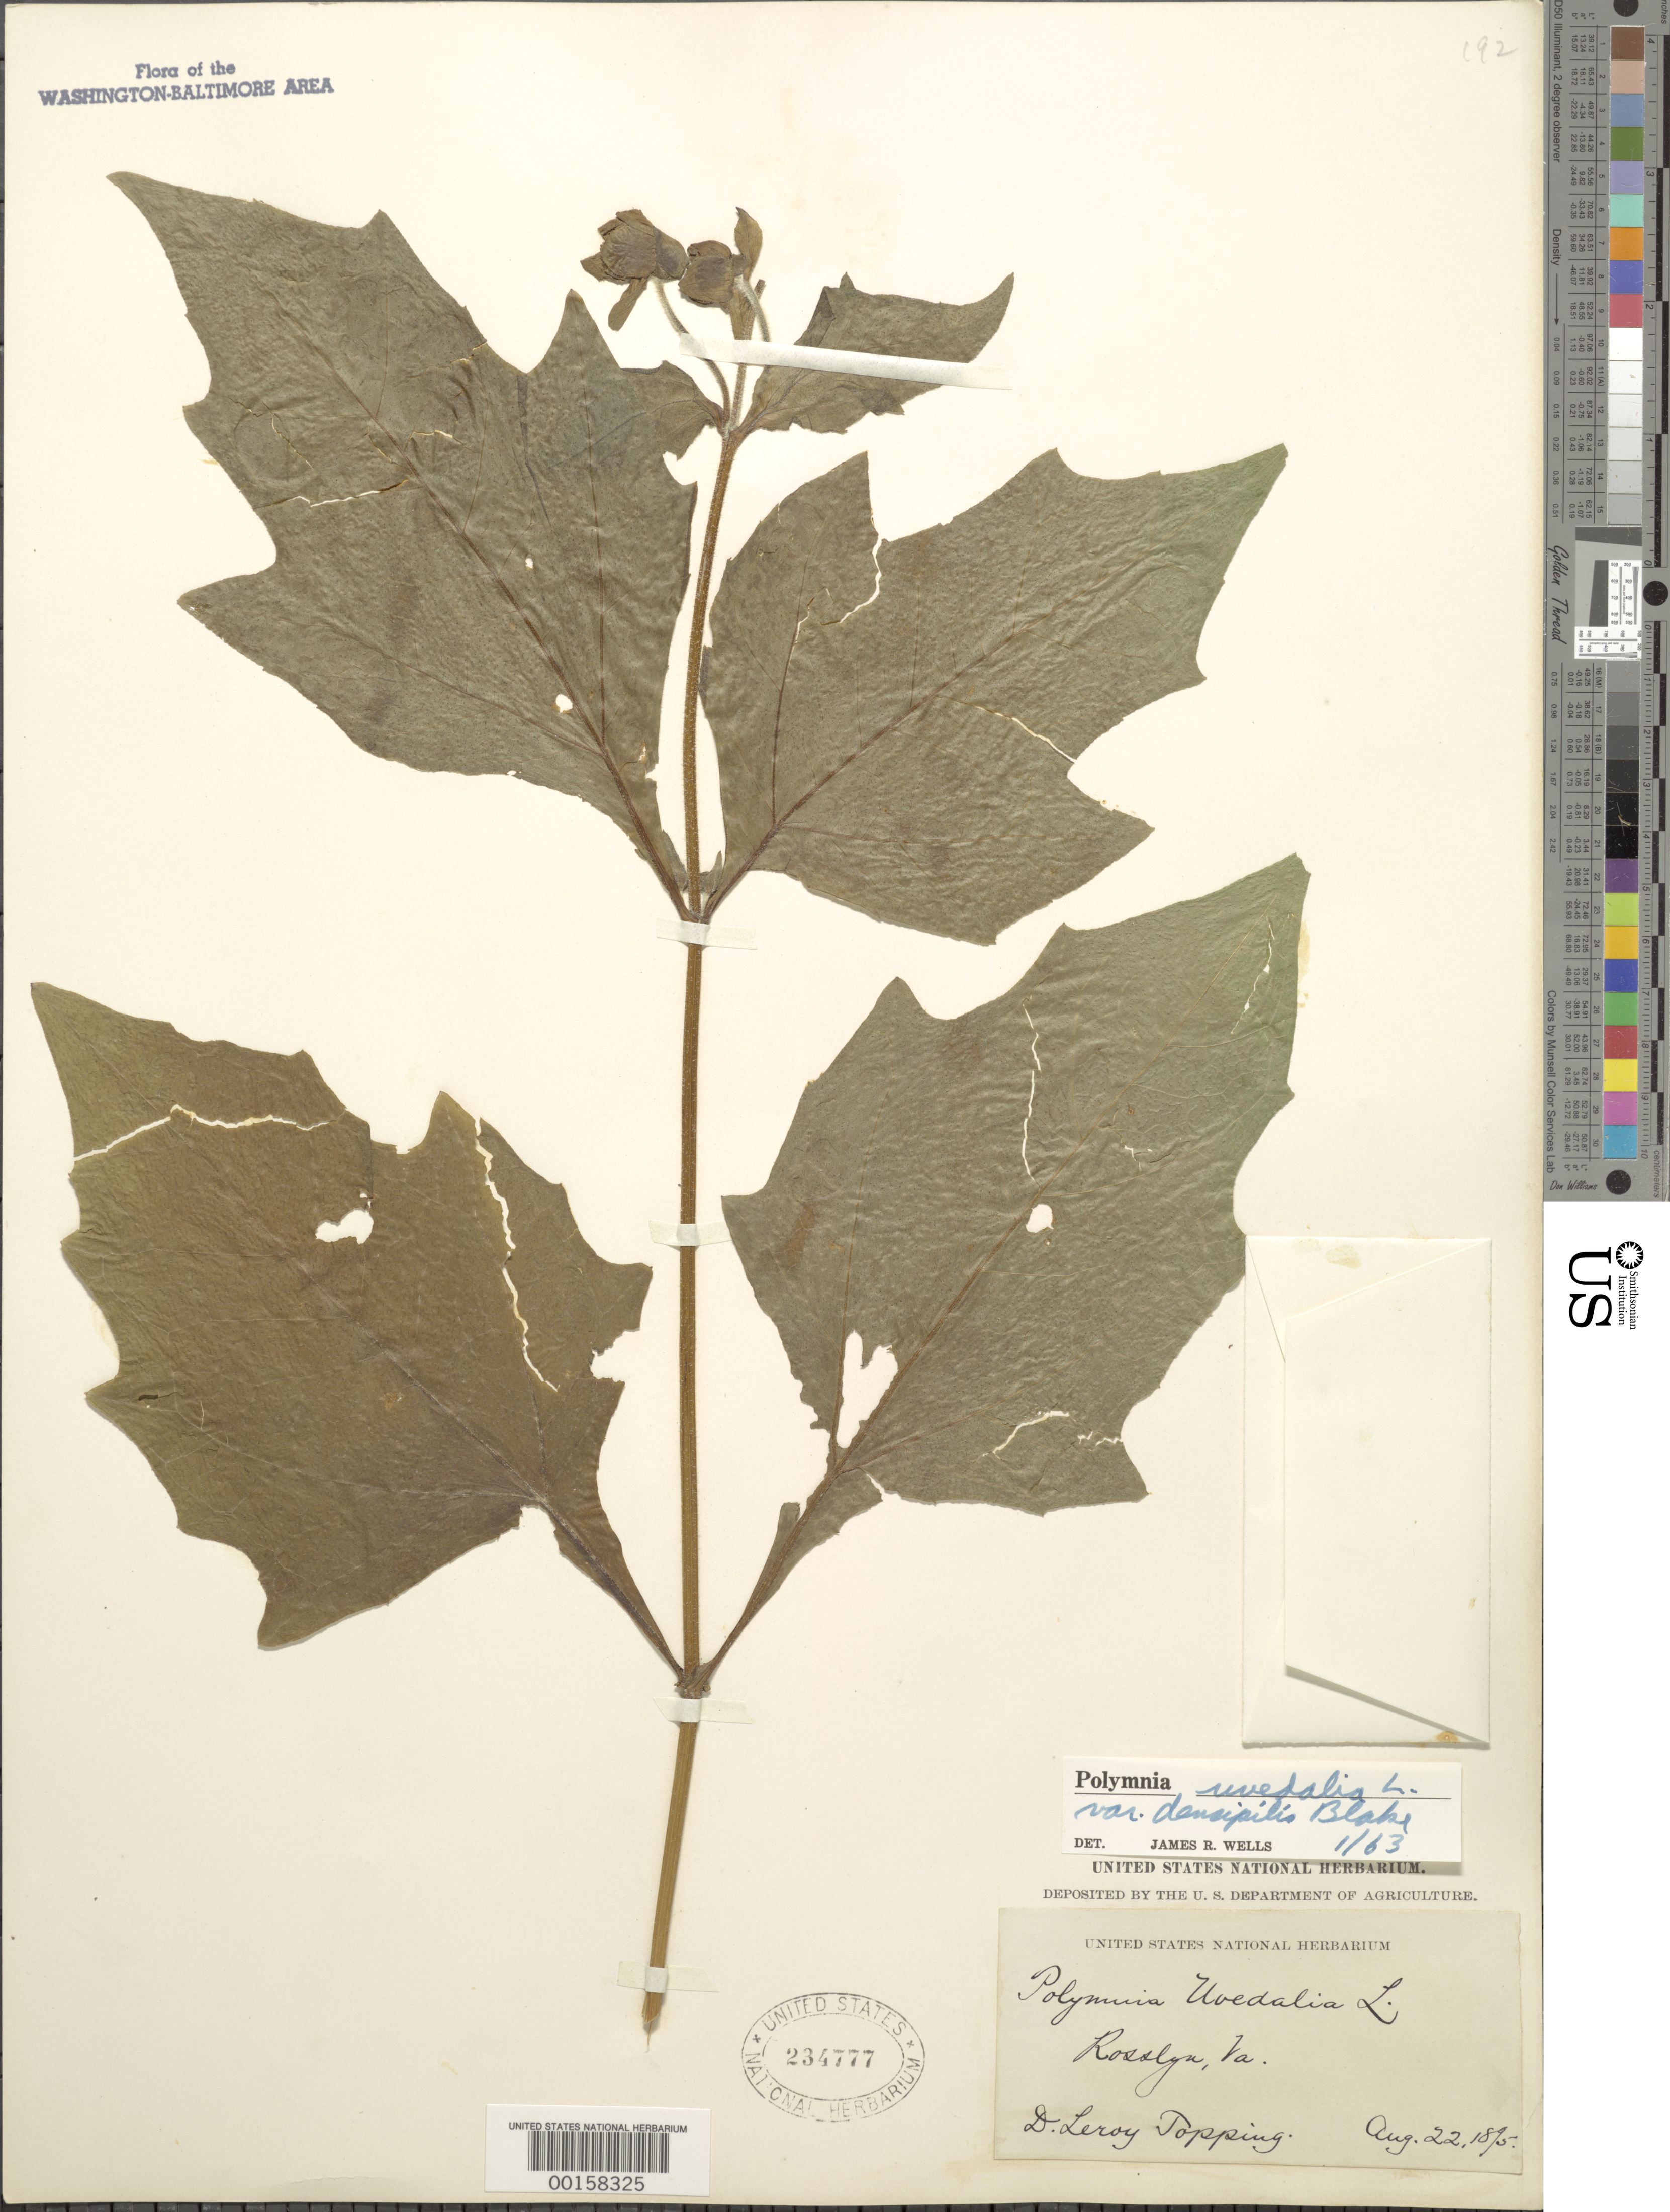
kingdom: Plantae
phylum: Tracheophyta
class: Magnoliopsida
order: Asterales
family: Asteraceae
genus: Smallanthus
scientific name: Smallanthus uvedalia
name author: (L.) Mack. ex Mack.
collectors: D. L. Topping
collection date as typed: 22 Aug 1895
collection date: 1895-08-22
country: United States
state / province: Virginia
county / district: Arlington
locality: Rosslyn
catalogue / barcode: US 234777